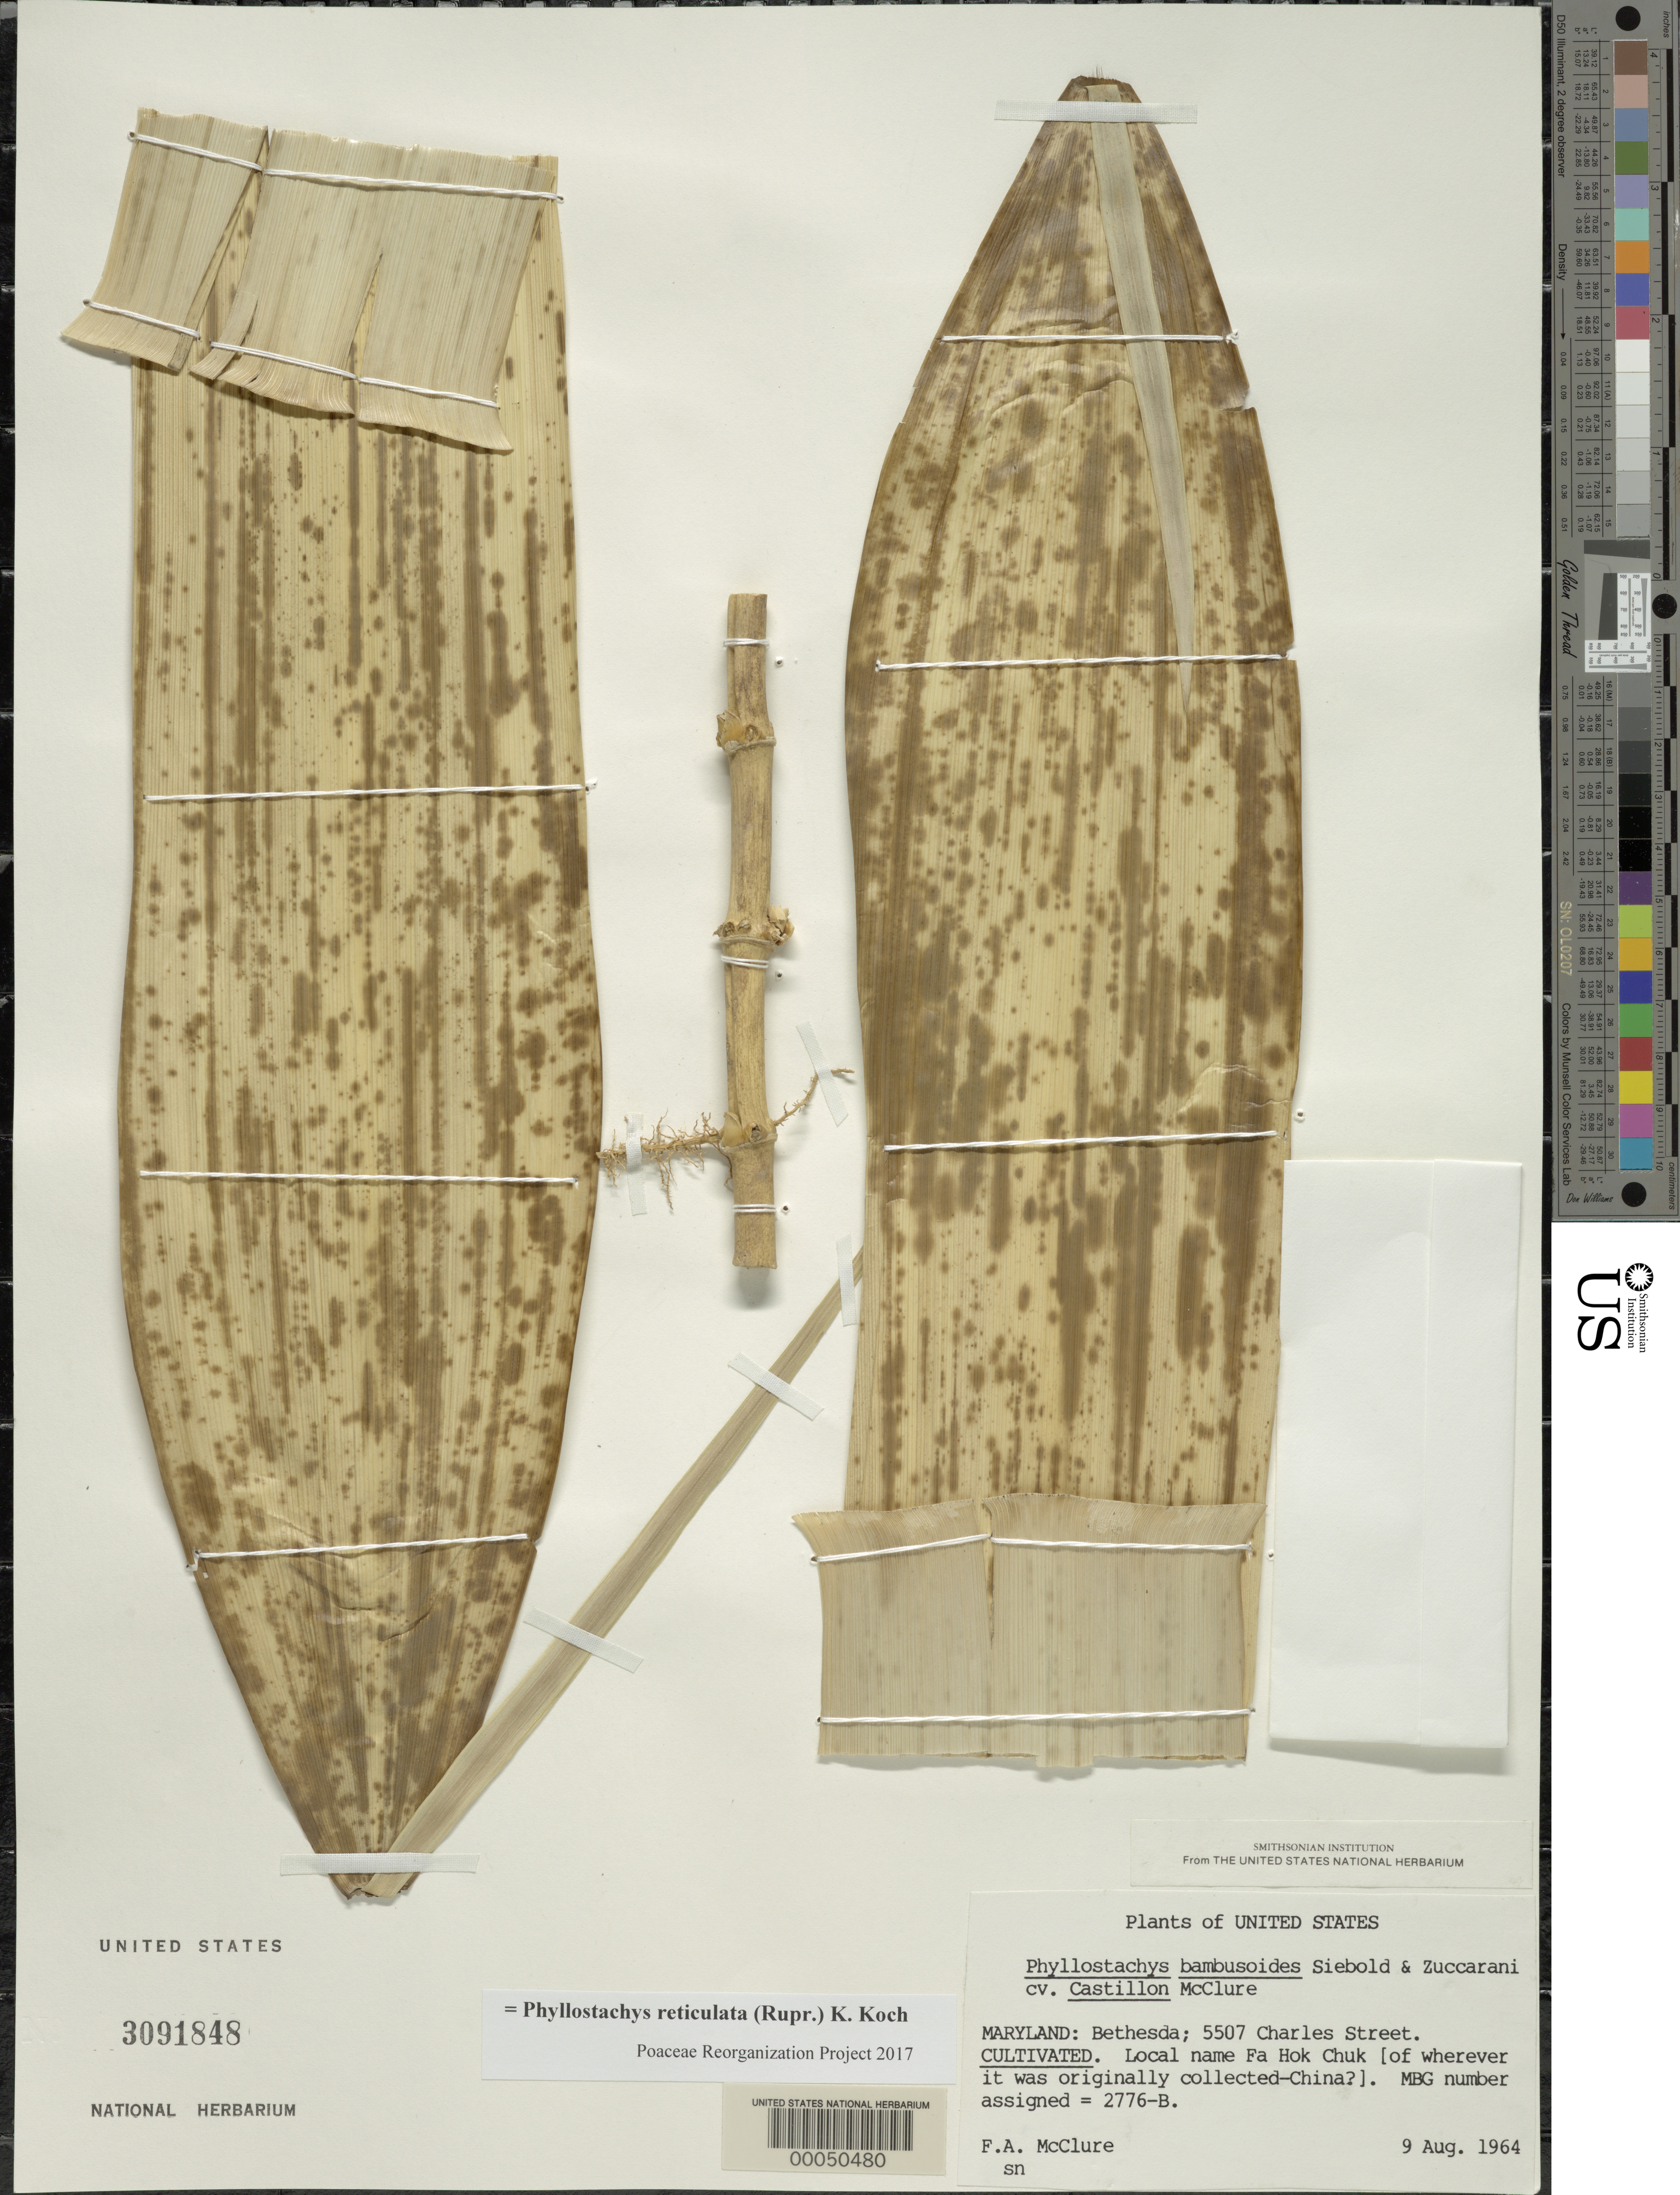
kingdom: Plantae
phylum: Tracheophyta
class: Liliopsida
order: Poales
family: Poaceae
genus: Phyllostachys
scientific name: Phyllostachys reticulata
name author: (Rupr.) K. Koch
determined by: Poaceae Reorganization Project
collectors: F. A. McClure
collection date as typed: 09 Aug 1964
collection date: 1964-08-09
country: United States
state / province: Maryland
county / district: Montgomery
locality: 5507 Charles Street, Bethesda (McClure's garden)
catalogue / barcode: US 3091848